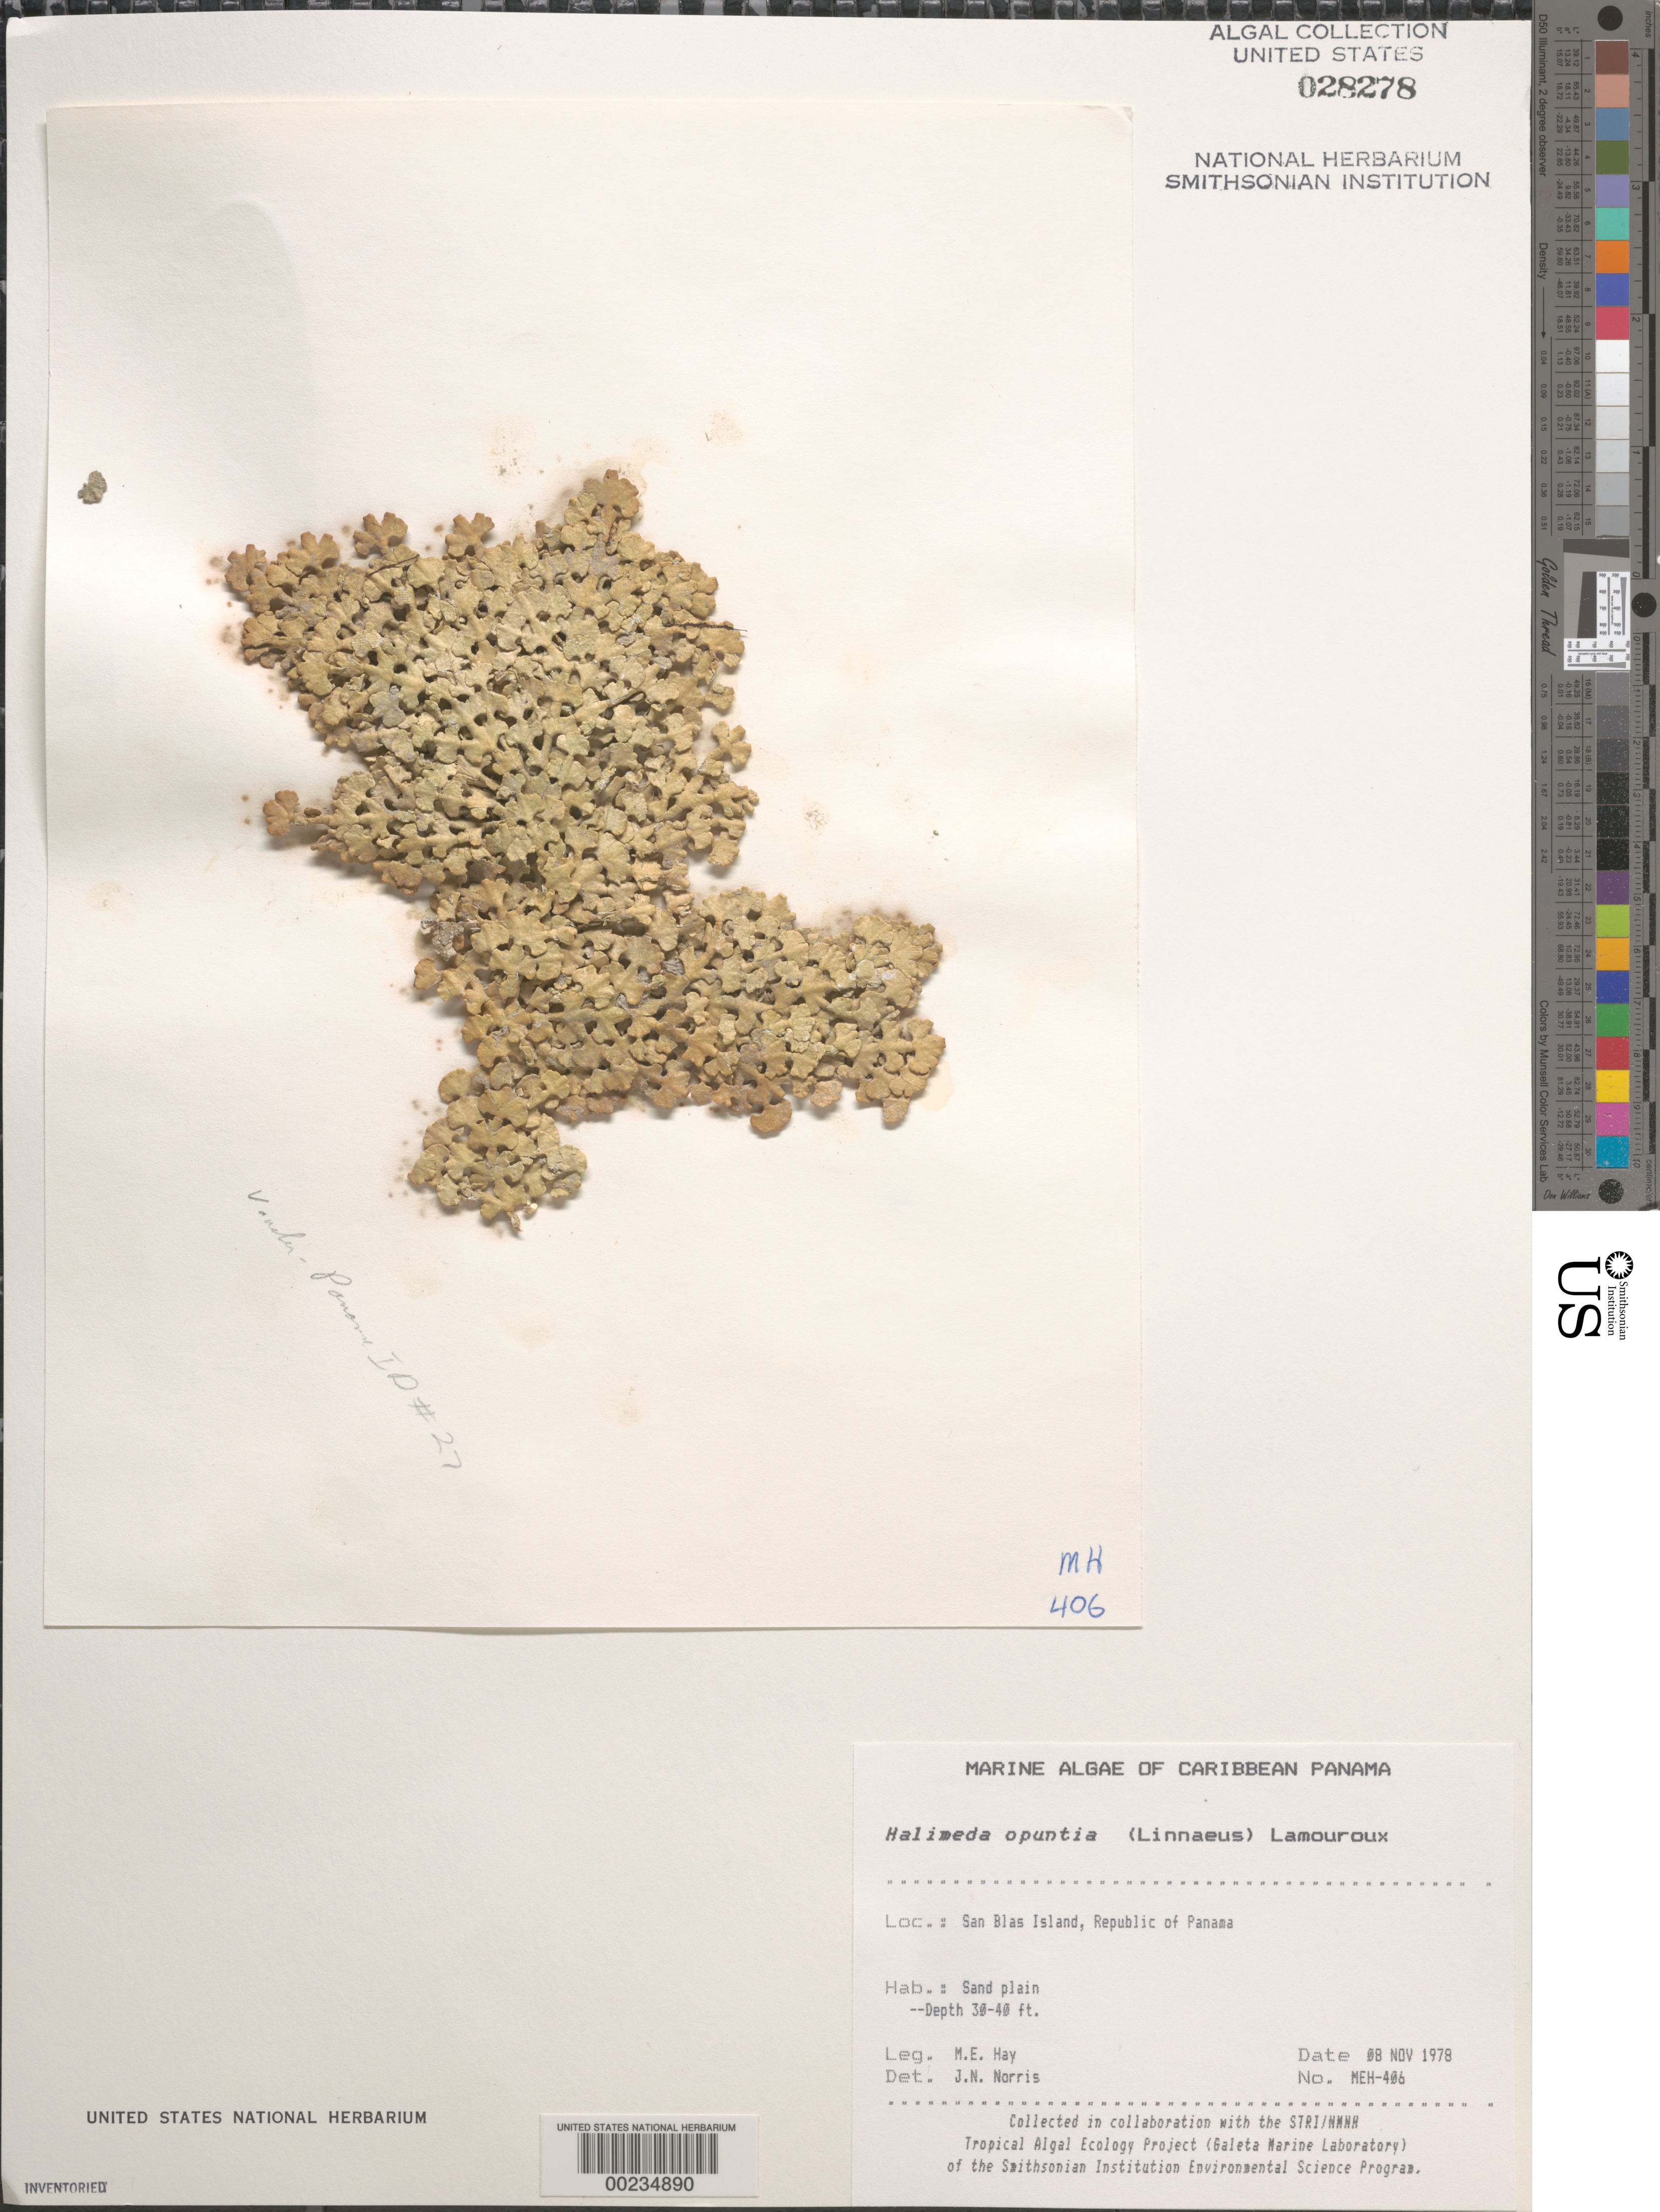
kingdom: Plantae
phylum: Chlorophyta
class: Ulvophyceae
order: Bryopsidales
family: Halimedaceae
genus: Halimeda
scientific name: Halimeda opuntia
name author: (L.) J.V.Lamouroux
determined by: Norris, James N.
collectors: M. E. Hay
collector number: MEH-406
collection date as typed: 08 Nov 1978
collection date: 1978-11-08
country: Panama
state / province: Kuna Yala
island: San Blas Island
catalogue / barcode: US 28278